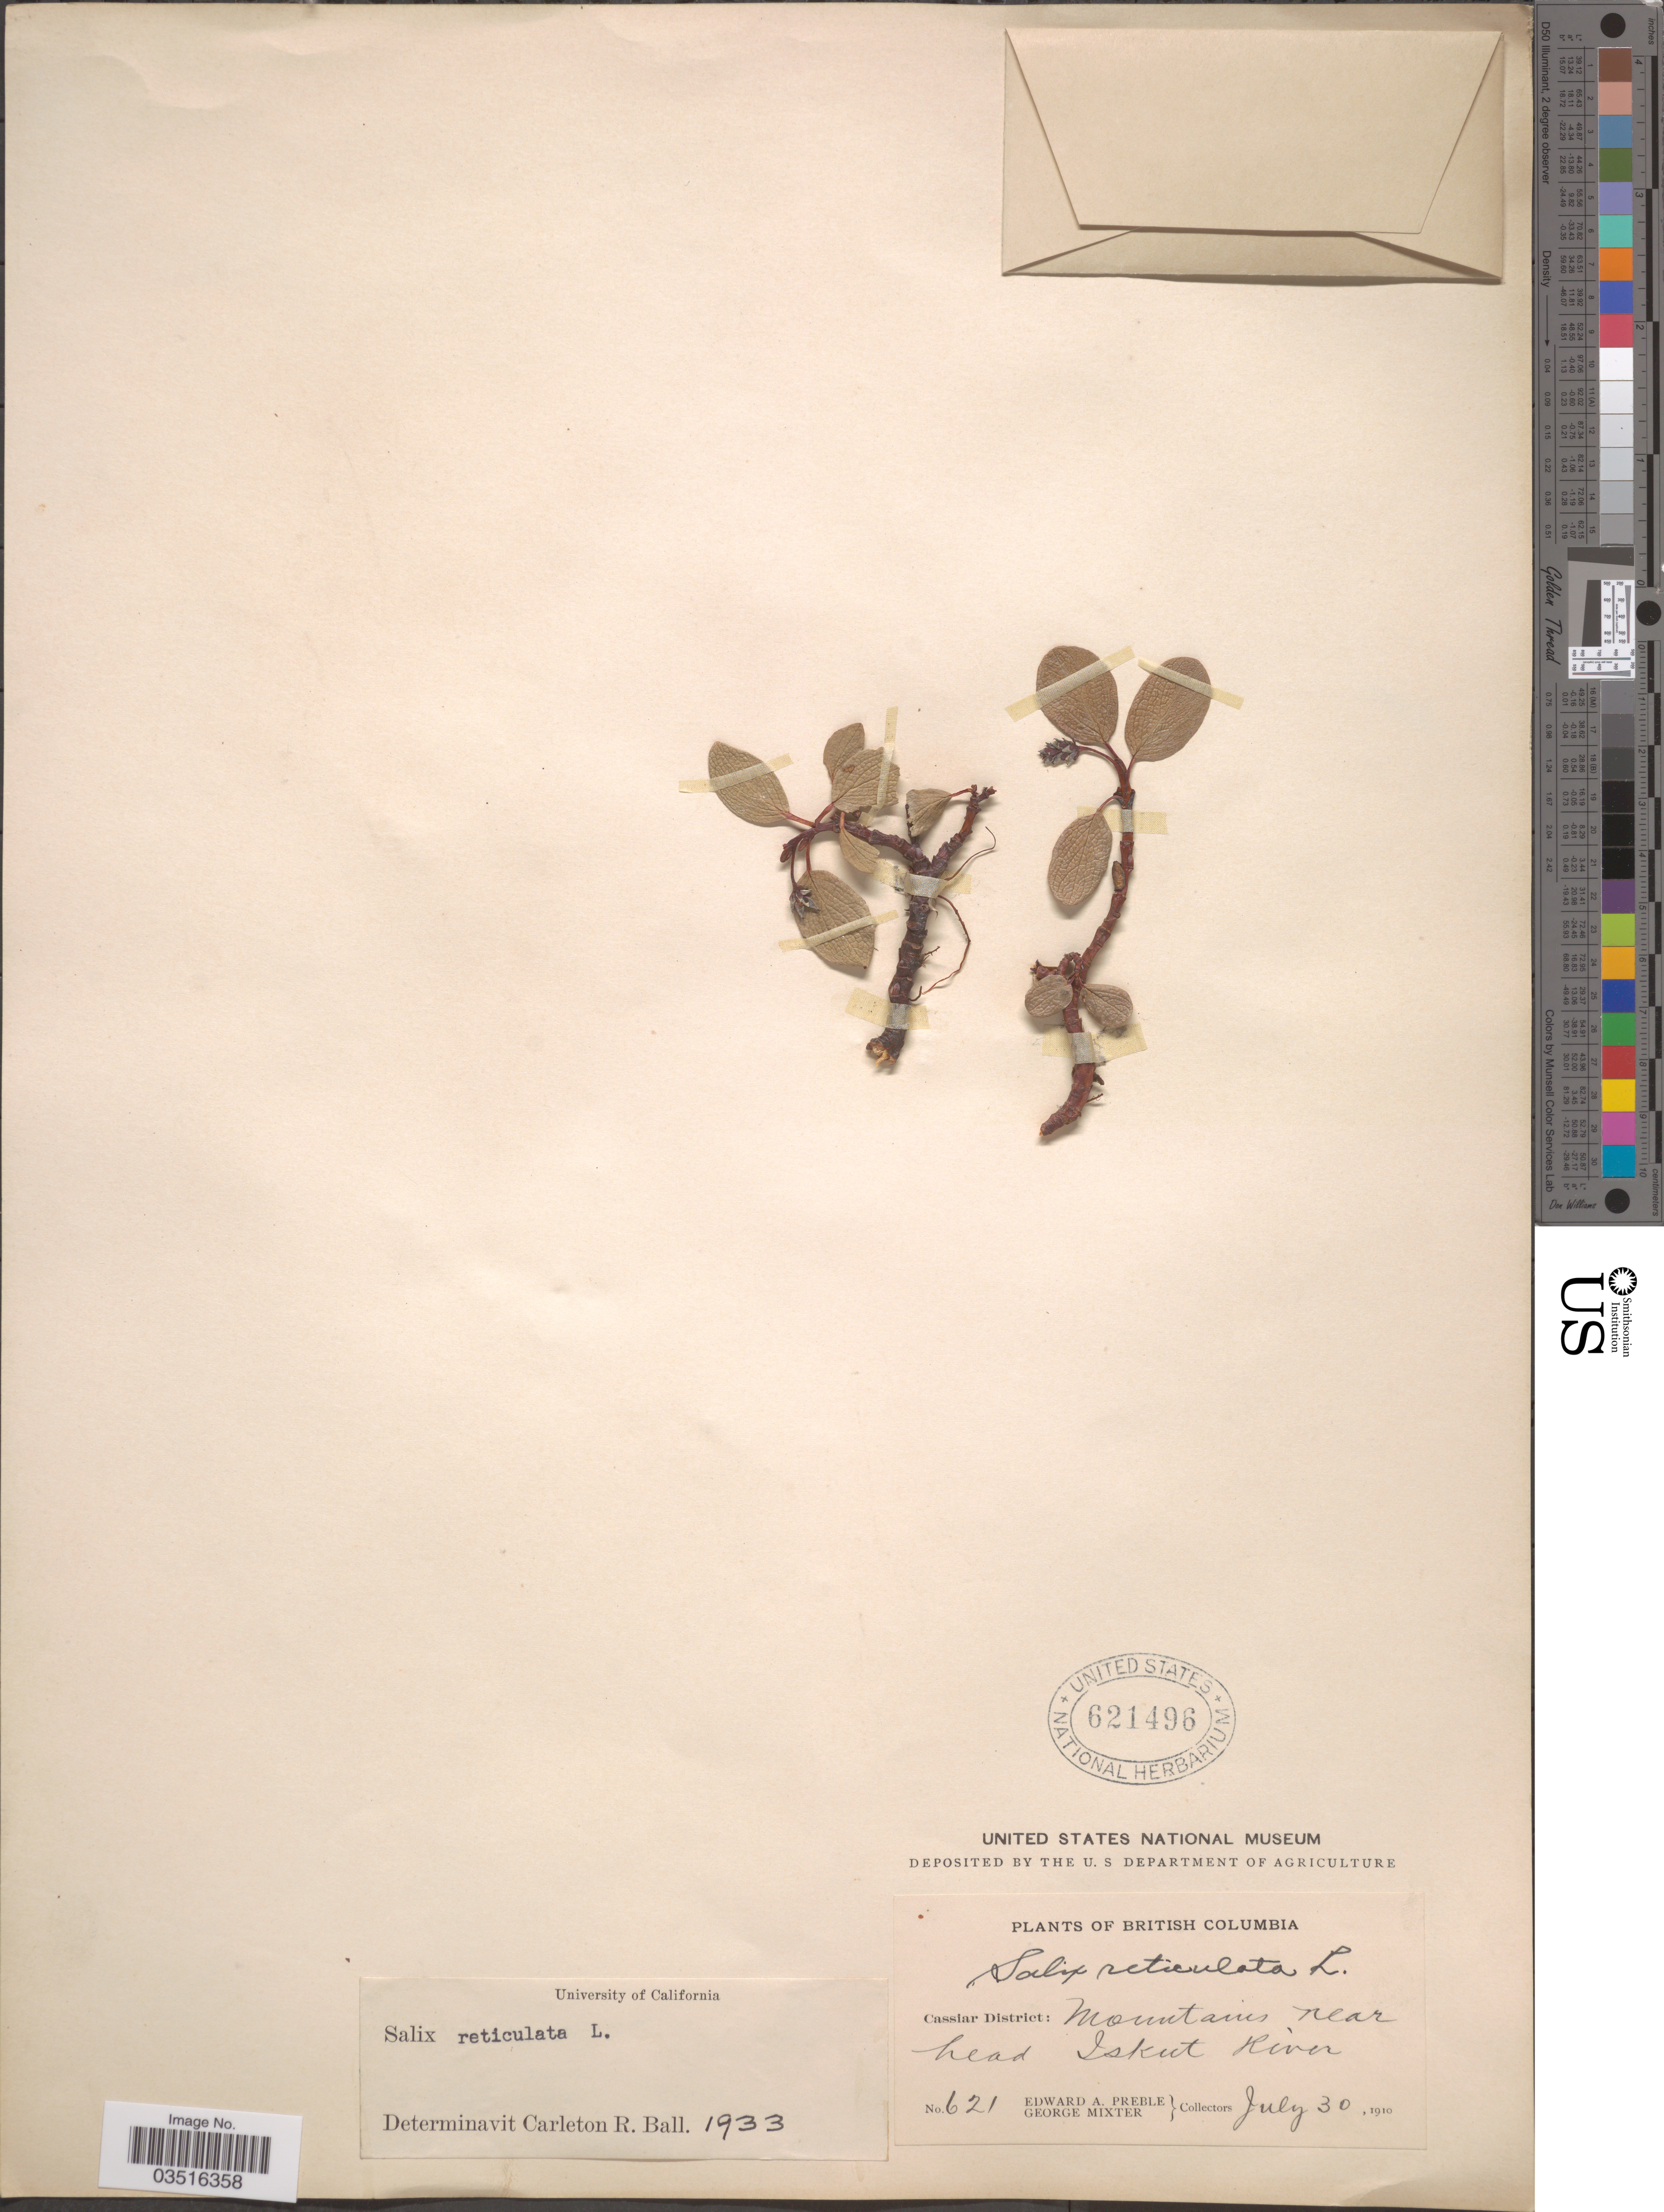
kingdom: Plantae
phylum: Tracheophyta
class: Magnoliopsida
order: Malpighiales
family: Salicaceae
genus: Salix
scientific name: Salix reticulata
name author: L.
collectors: E. Preble & G. Mixter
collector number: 621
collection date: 1910-07-30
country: Canada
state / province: British Columbia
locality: Cassiar District: Mountains near head Iskut River.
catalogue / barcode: US 621496